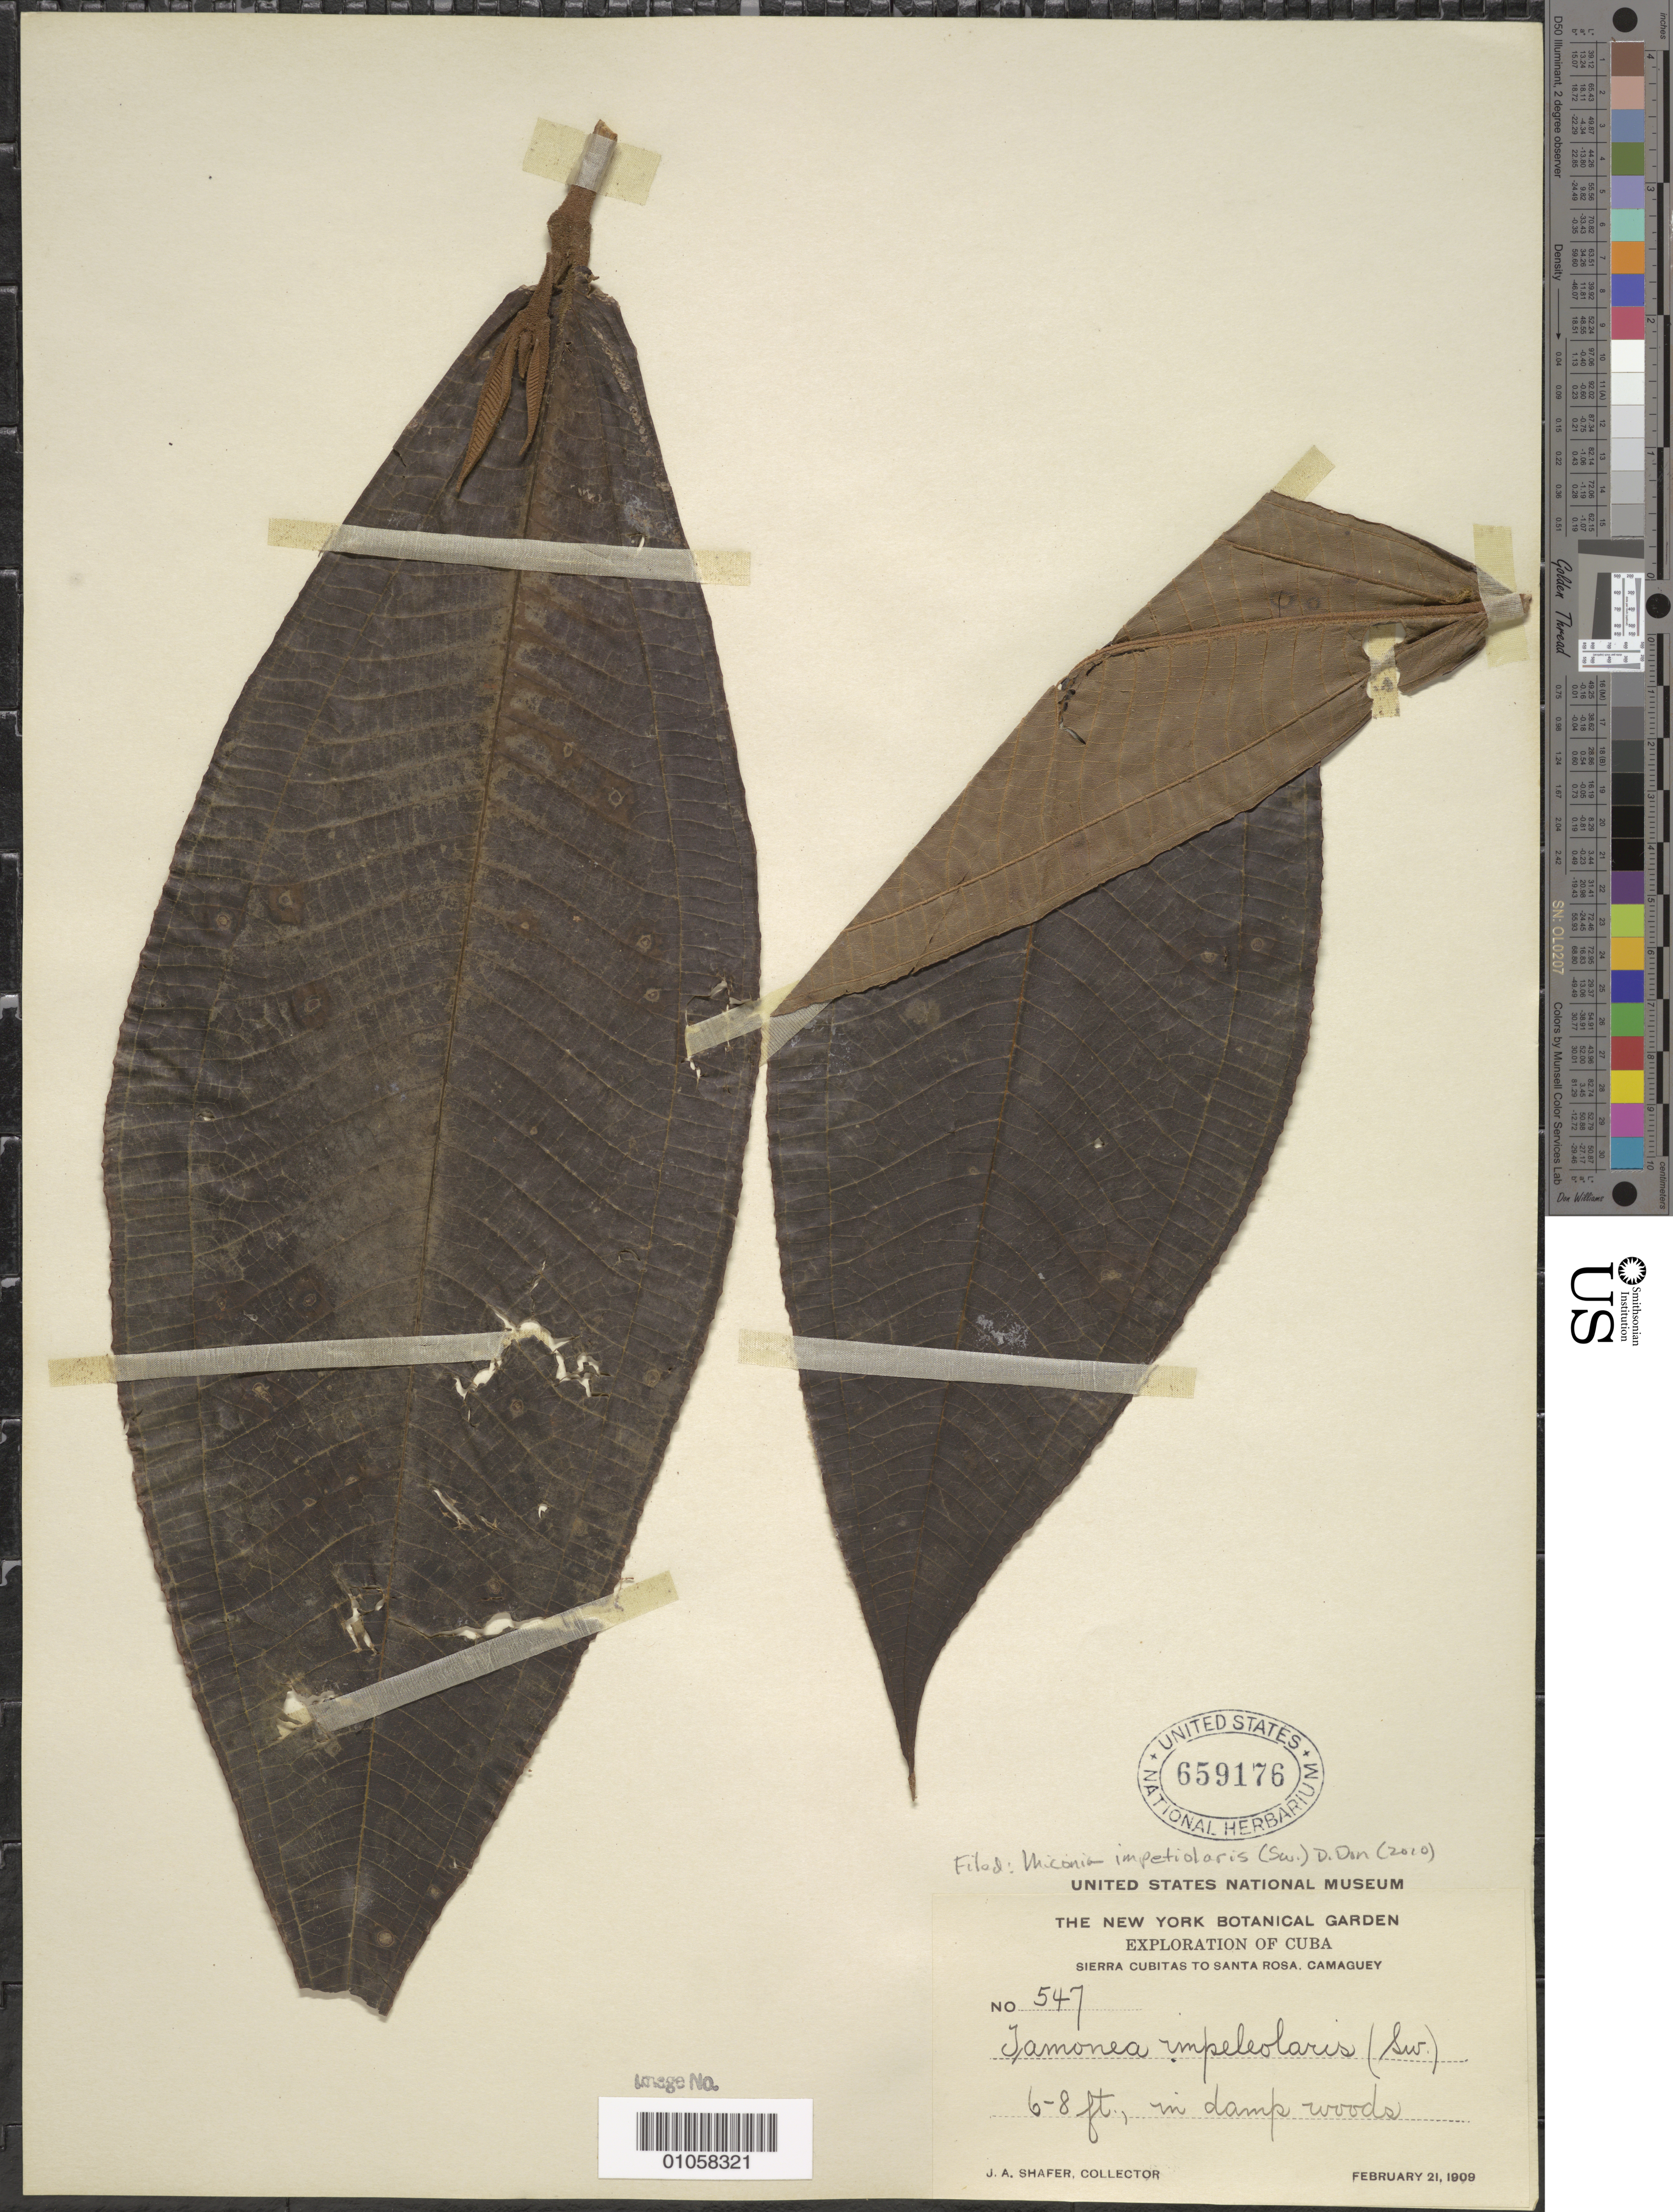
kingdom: Plantae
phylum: Tracheophyta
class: Magnoliopsida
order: Myrtales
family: Melastomataceae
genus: Miconia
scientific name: Miconia impetiolaris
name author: (Sw.) D. Don ex DC.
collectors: J. A. Shafer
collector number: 547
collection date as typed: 21 Feb 1909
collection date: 1909-02-21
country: Cuba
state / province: Camaguey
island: Cuba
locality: Sierra Cubitas to Santa Rosa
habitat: In damp woods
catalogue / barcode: US 659176